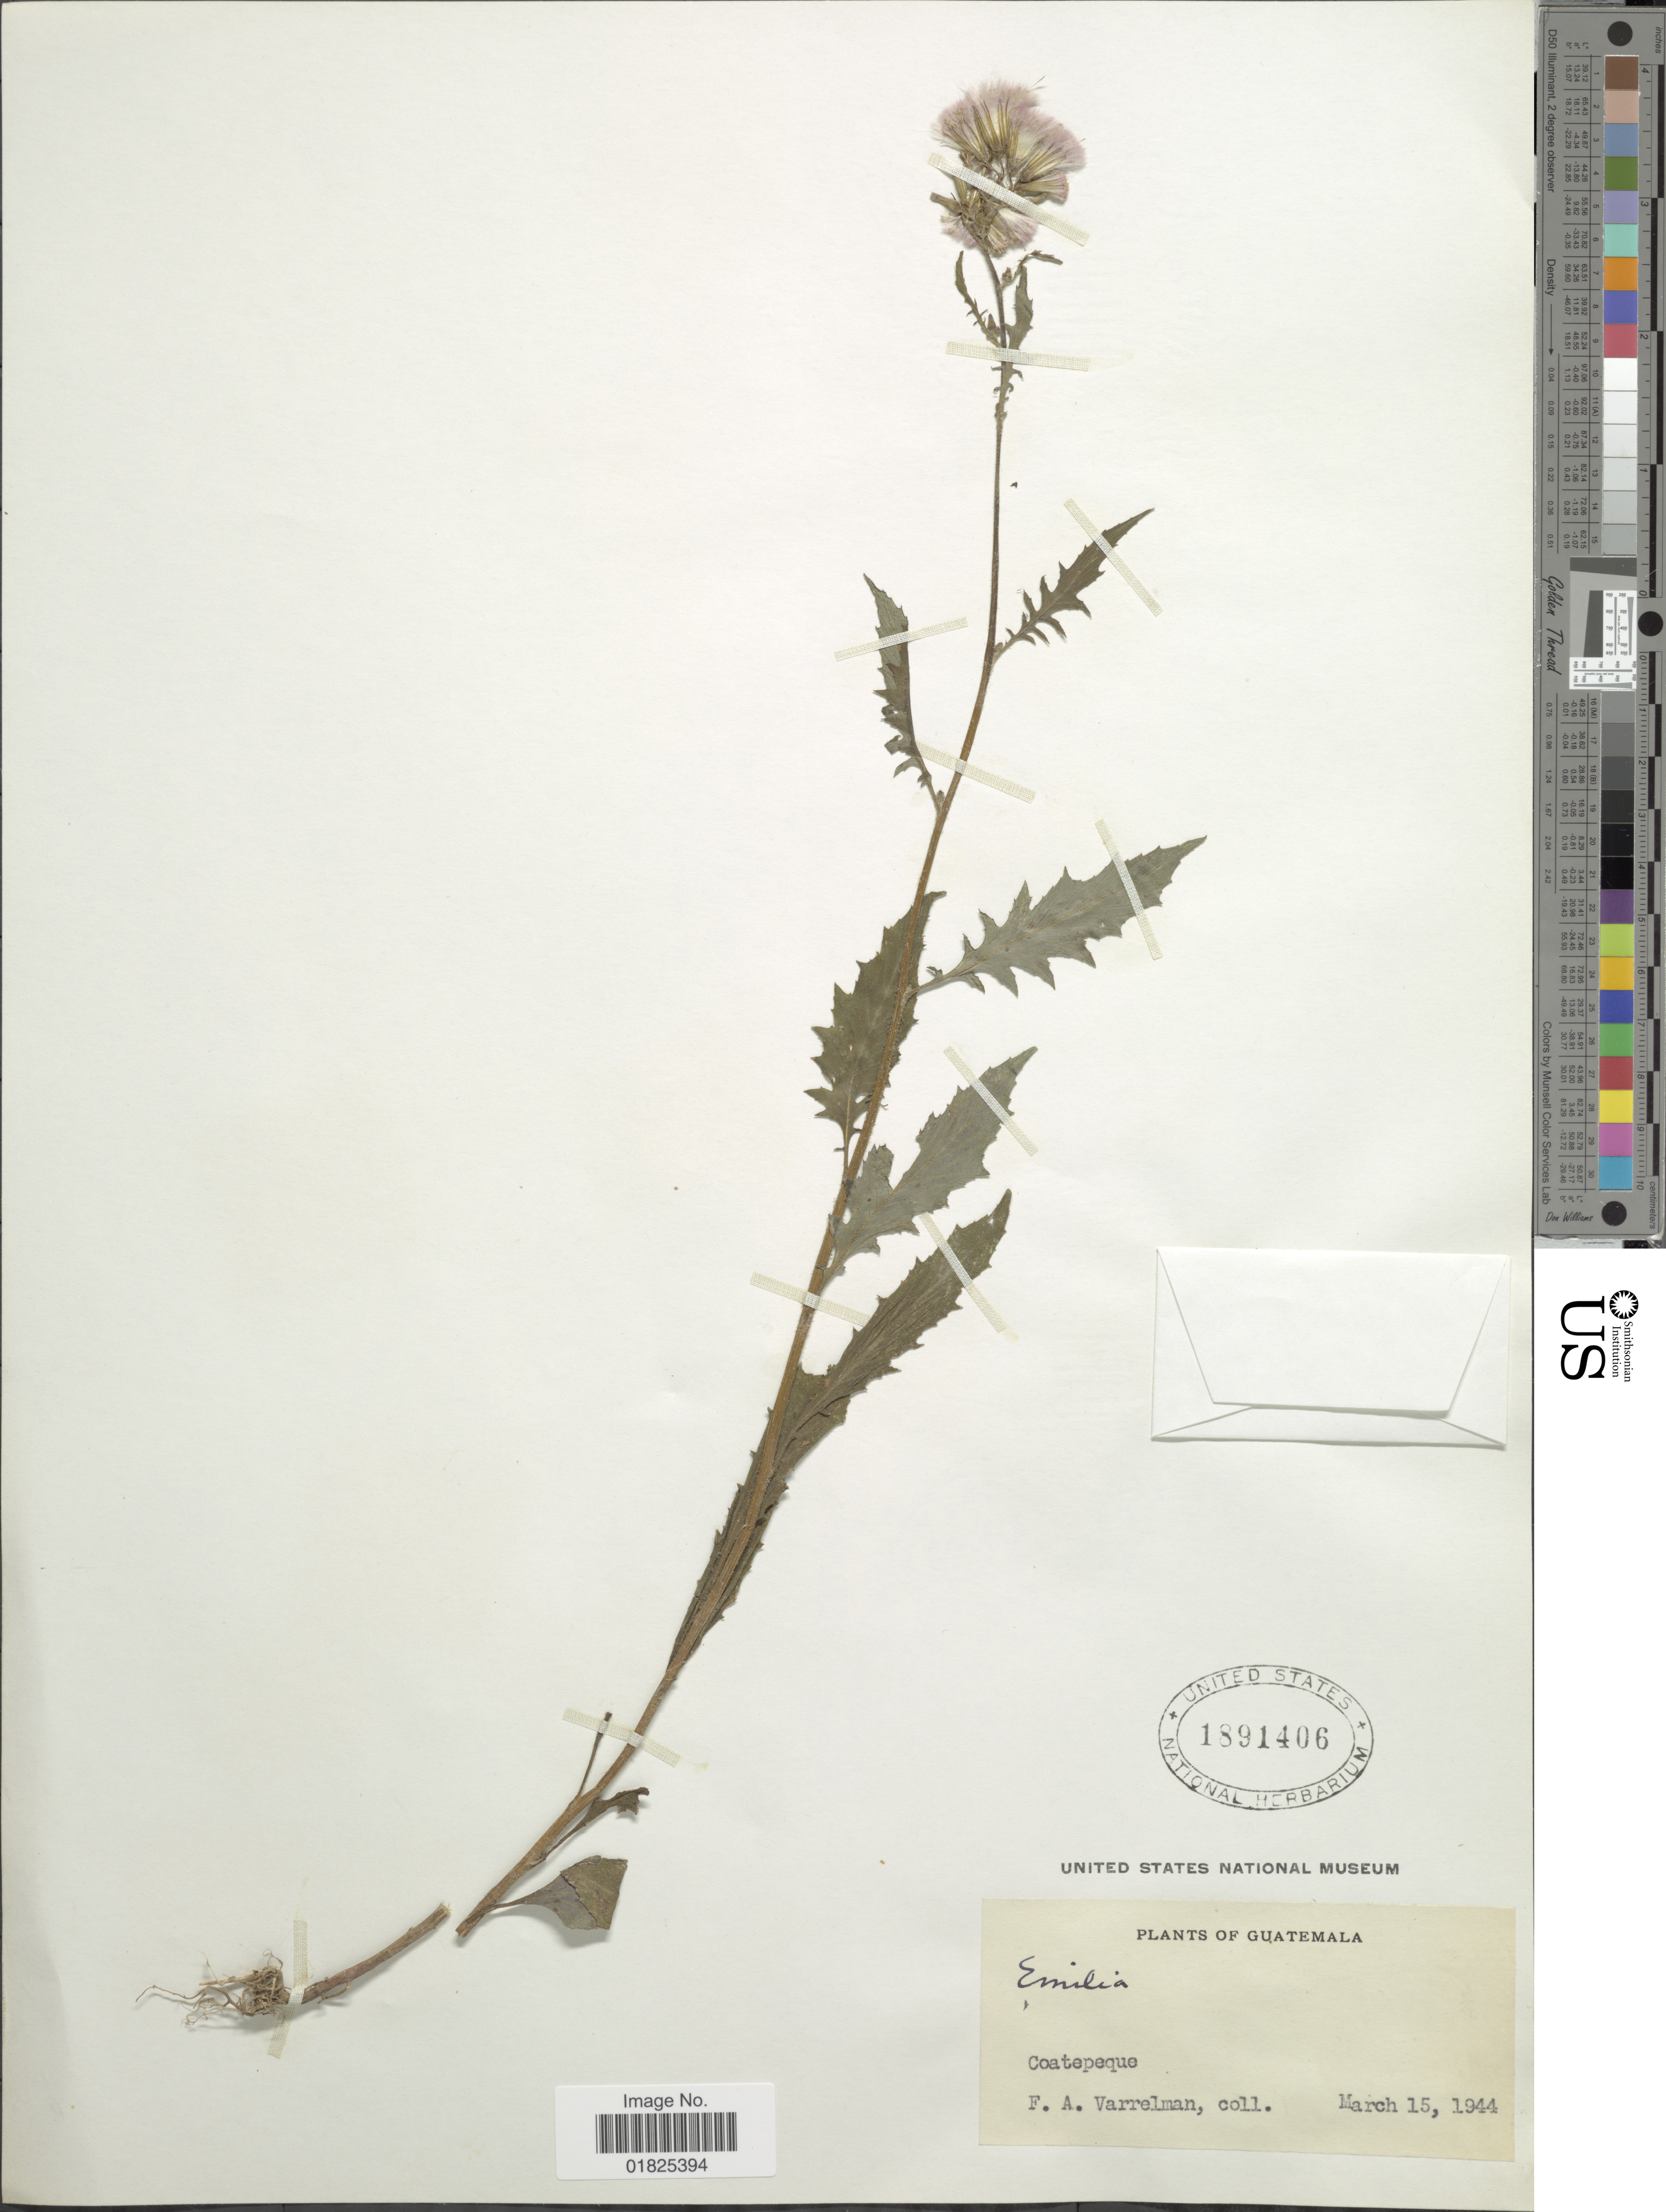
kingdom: Plantae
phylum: Tracheophyta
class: Magnoliopsida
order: Asterales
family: Asteraceae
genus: Erechtites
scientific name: Erechtites hieraciifolius var. cacaliodes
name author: (Fisch. ex Spreng.) Less. ex Griseb.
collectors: F. Varrelman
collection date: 1944-03-15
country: Guatemala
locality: Coatepeque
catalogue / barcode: US 1891406